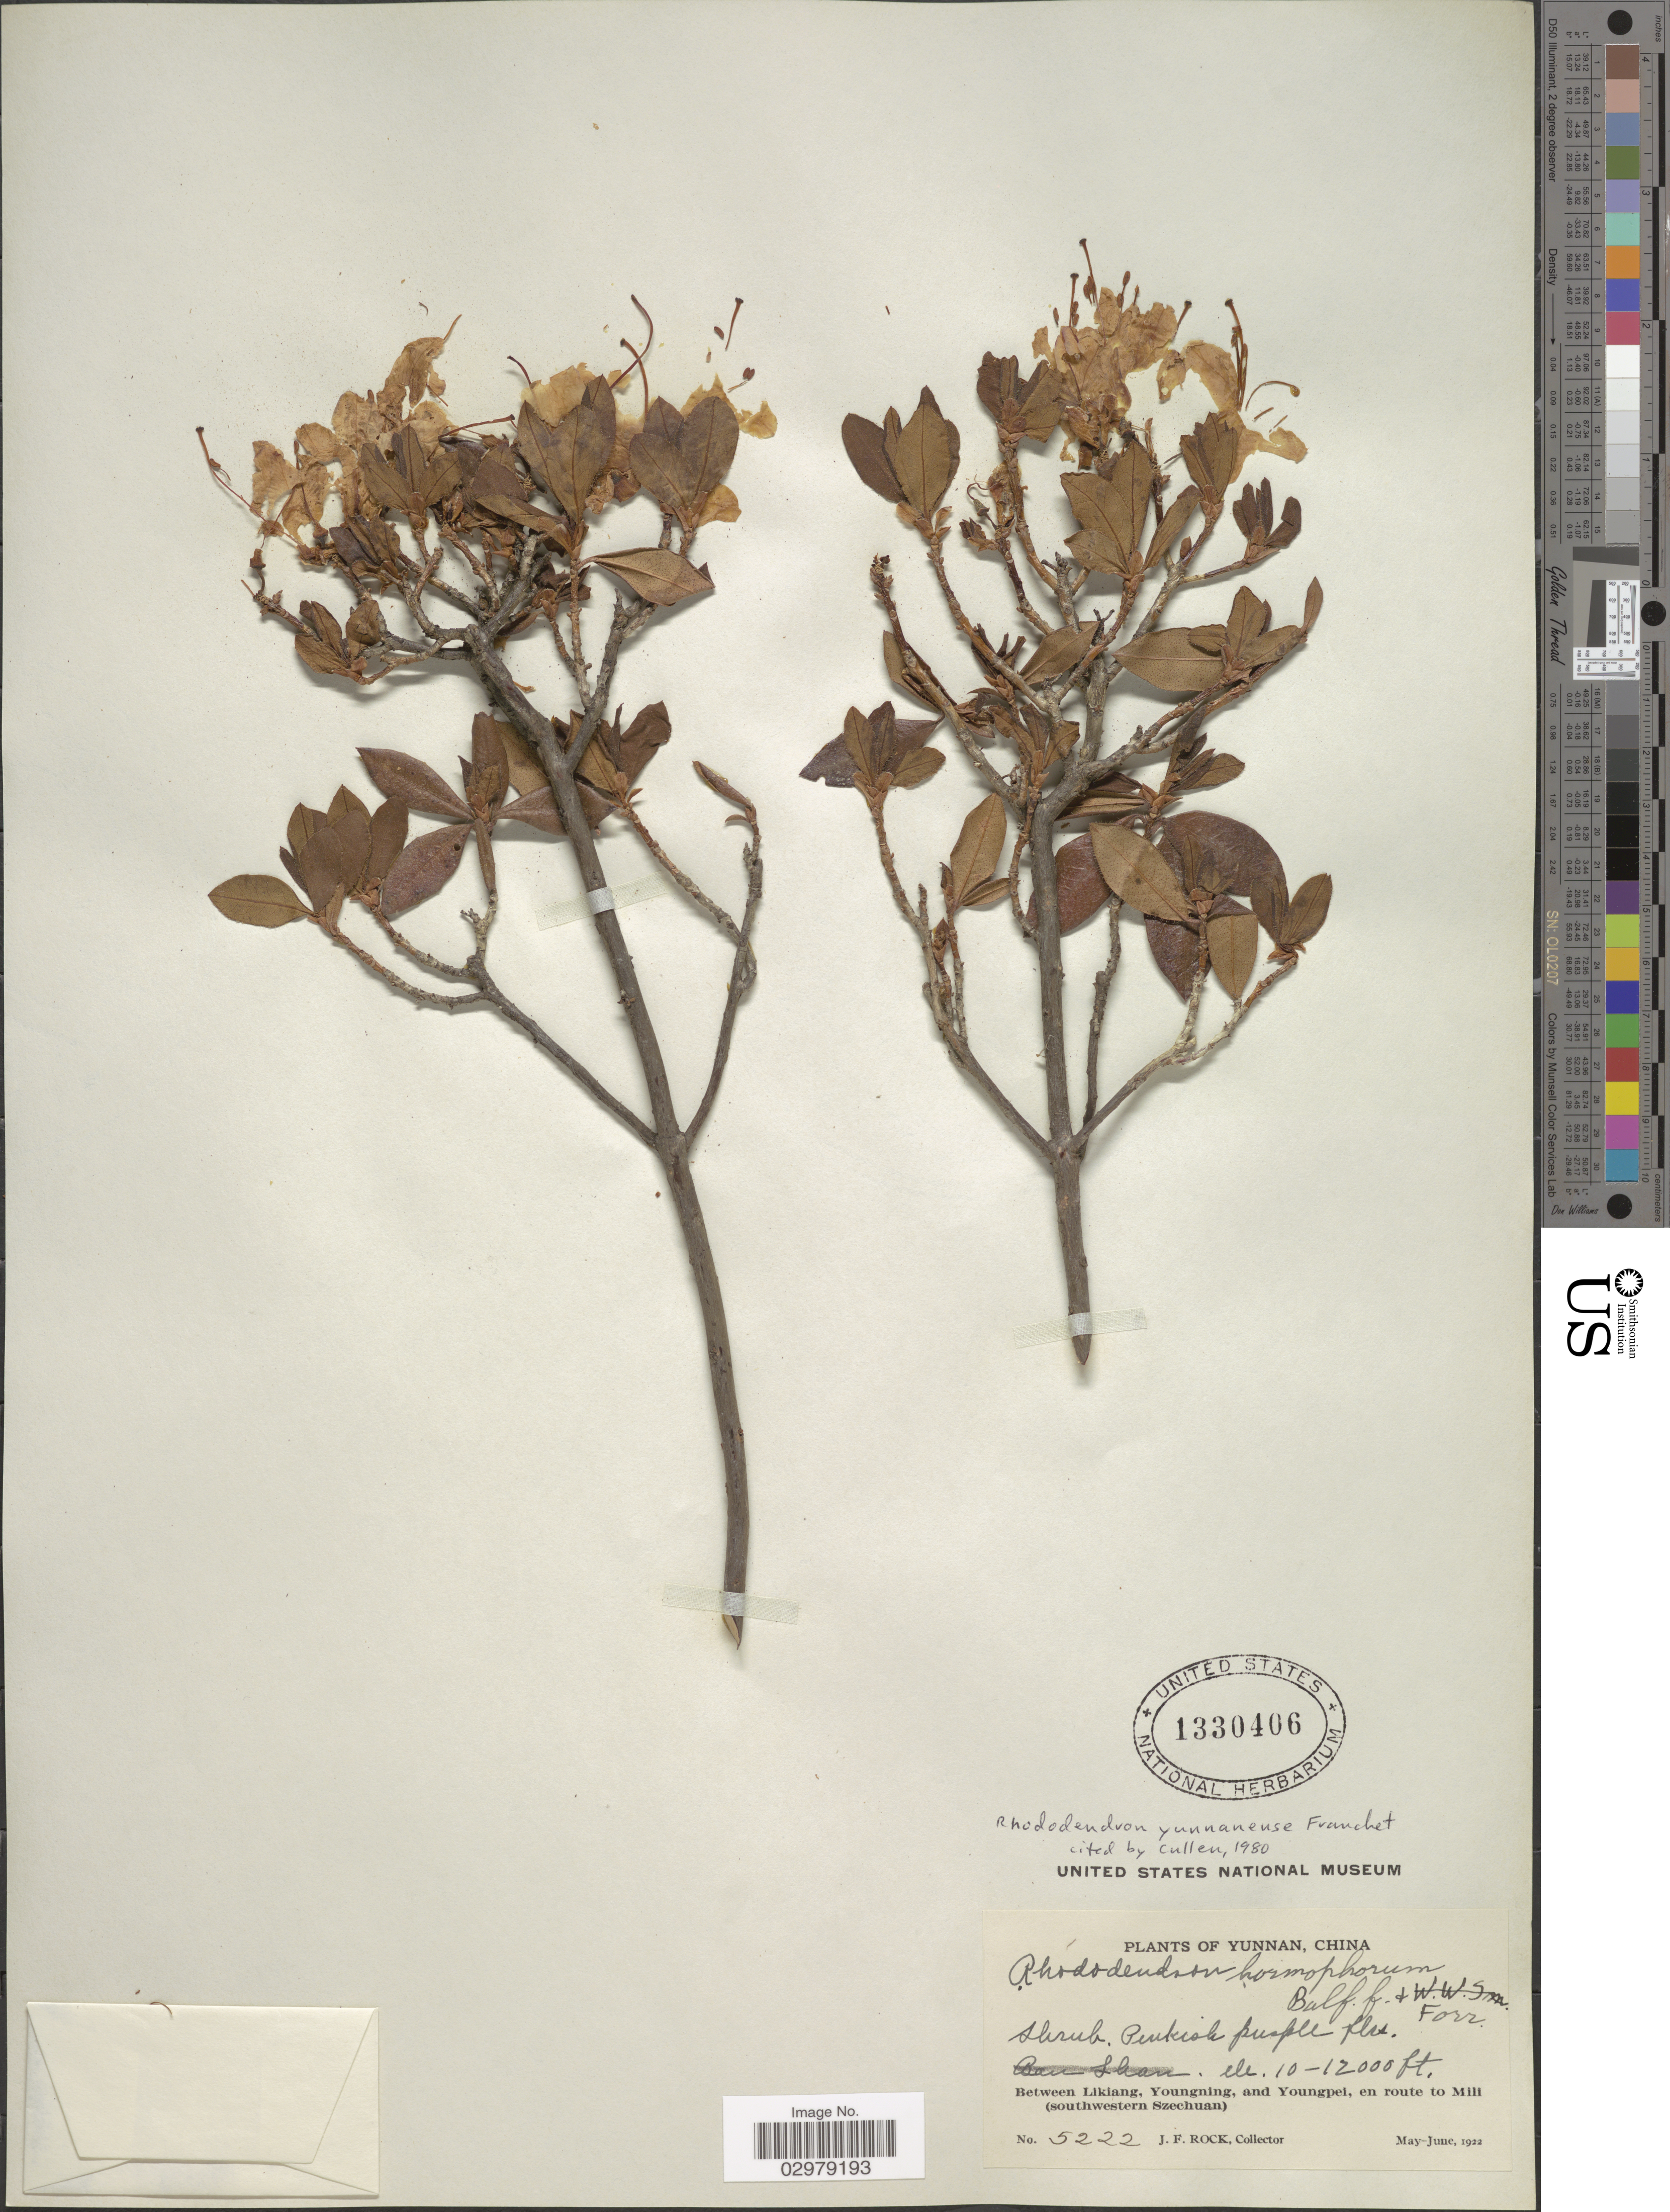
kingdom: Plantae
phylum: Tracheophyta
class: Magnoliopsida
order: Ericales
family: Ericaceae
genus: Rhododendron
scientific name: Rhododendron yunnanense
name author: Franch.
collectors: J. Rock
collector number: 5222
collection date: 1922-05/1922-06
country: China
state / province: Yunnan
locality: Between Likiang, Youngning, and Youngpei, en route to Mili (southwestern Szechuan).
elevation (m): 3048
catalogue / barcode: US 1330406